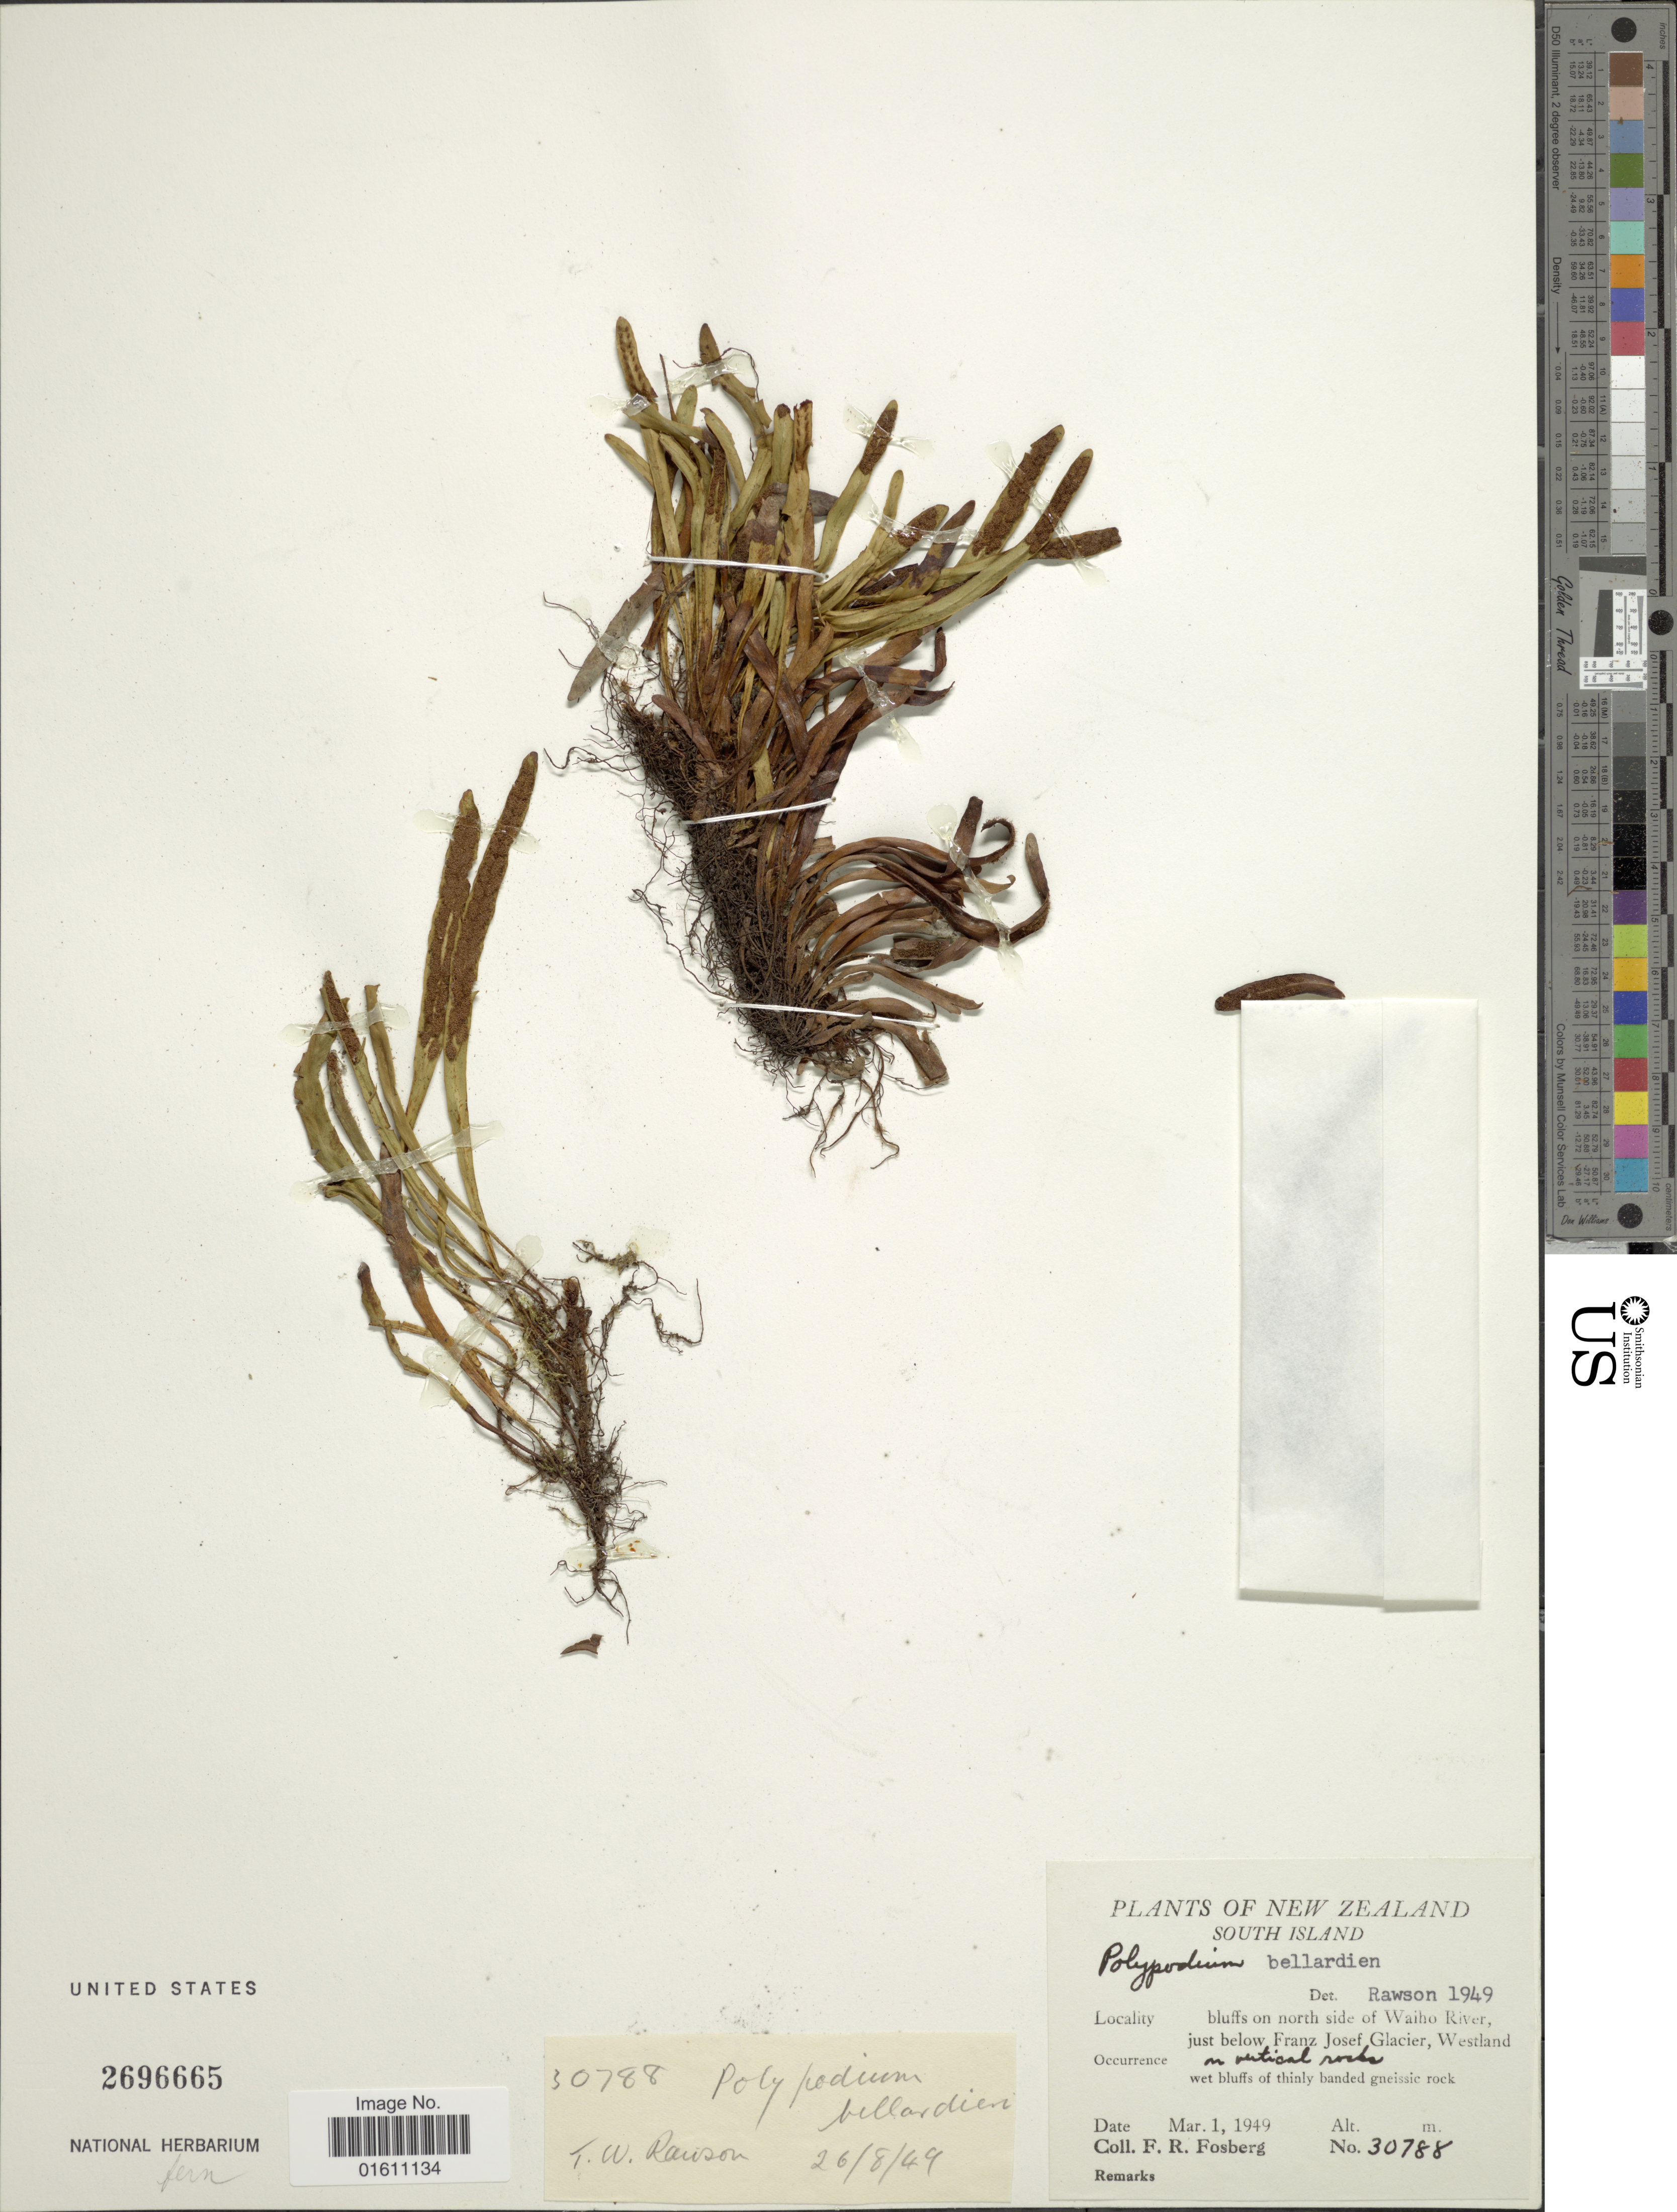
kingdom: Plantae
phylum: Tracheophyta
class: Polypodiopsida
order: Polypodiales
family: Polypodiaceae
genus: Notogrammitis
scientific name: Notogrammitis billardierei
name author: (Willd.) Parris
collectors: F. R. Fosberg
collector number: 30788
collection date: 1949-03-01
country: New Zealand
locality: New Zealand, South Island, bluffs on north side of Waiho River, just below Franz Josef Glacier, Westland.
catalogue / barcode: US 2696665